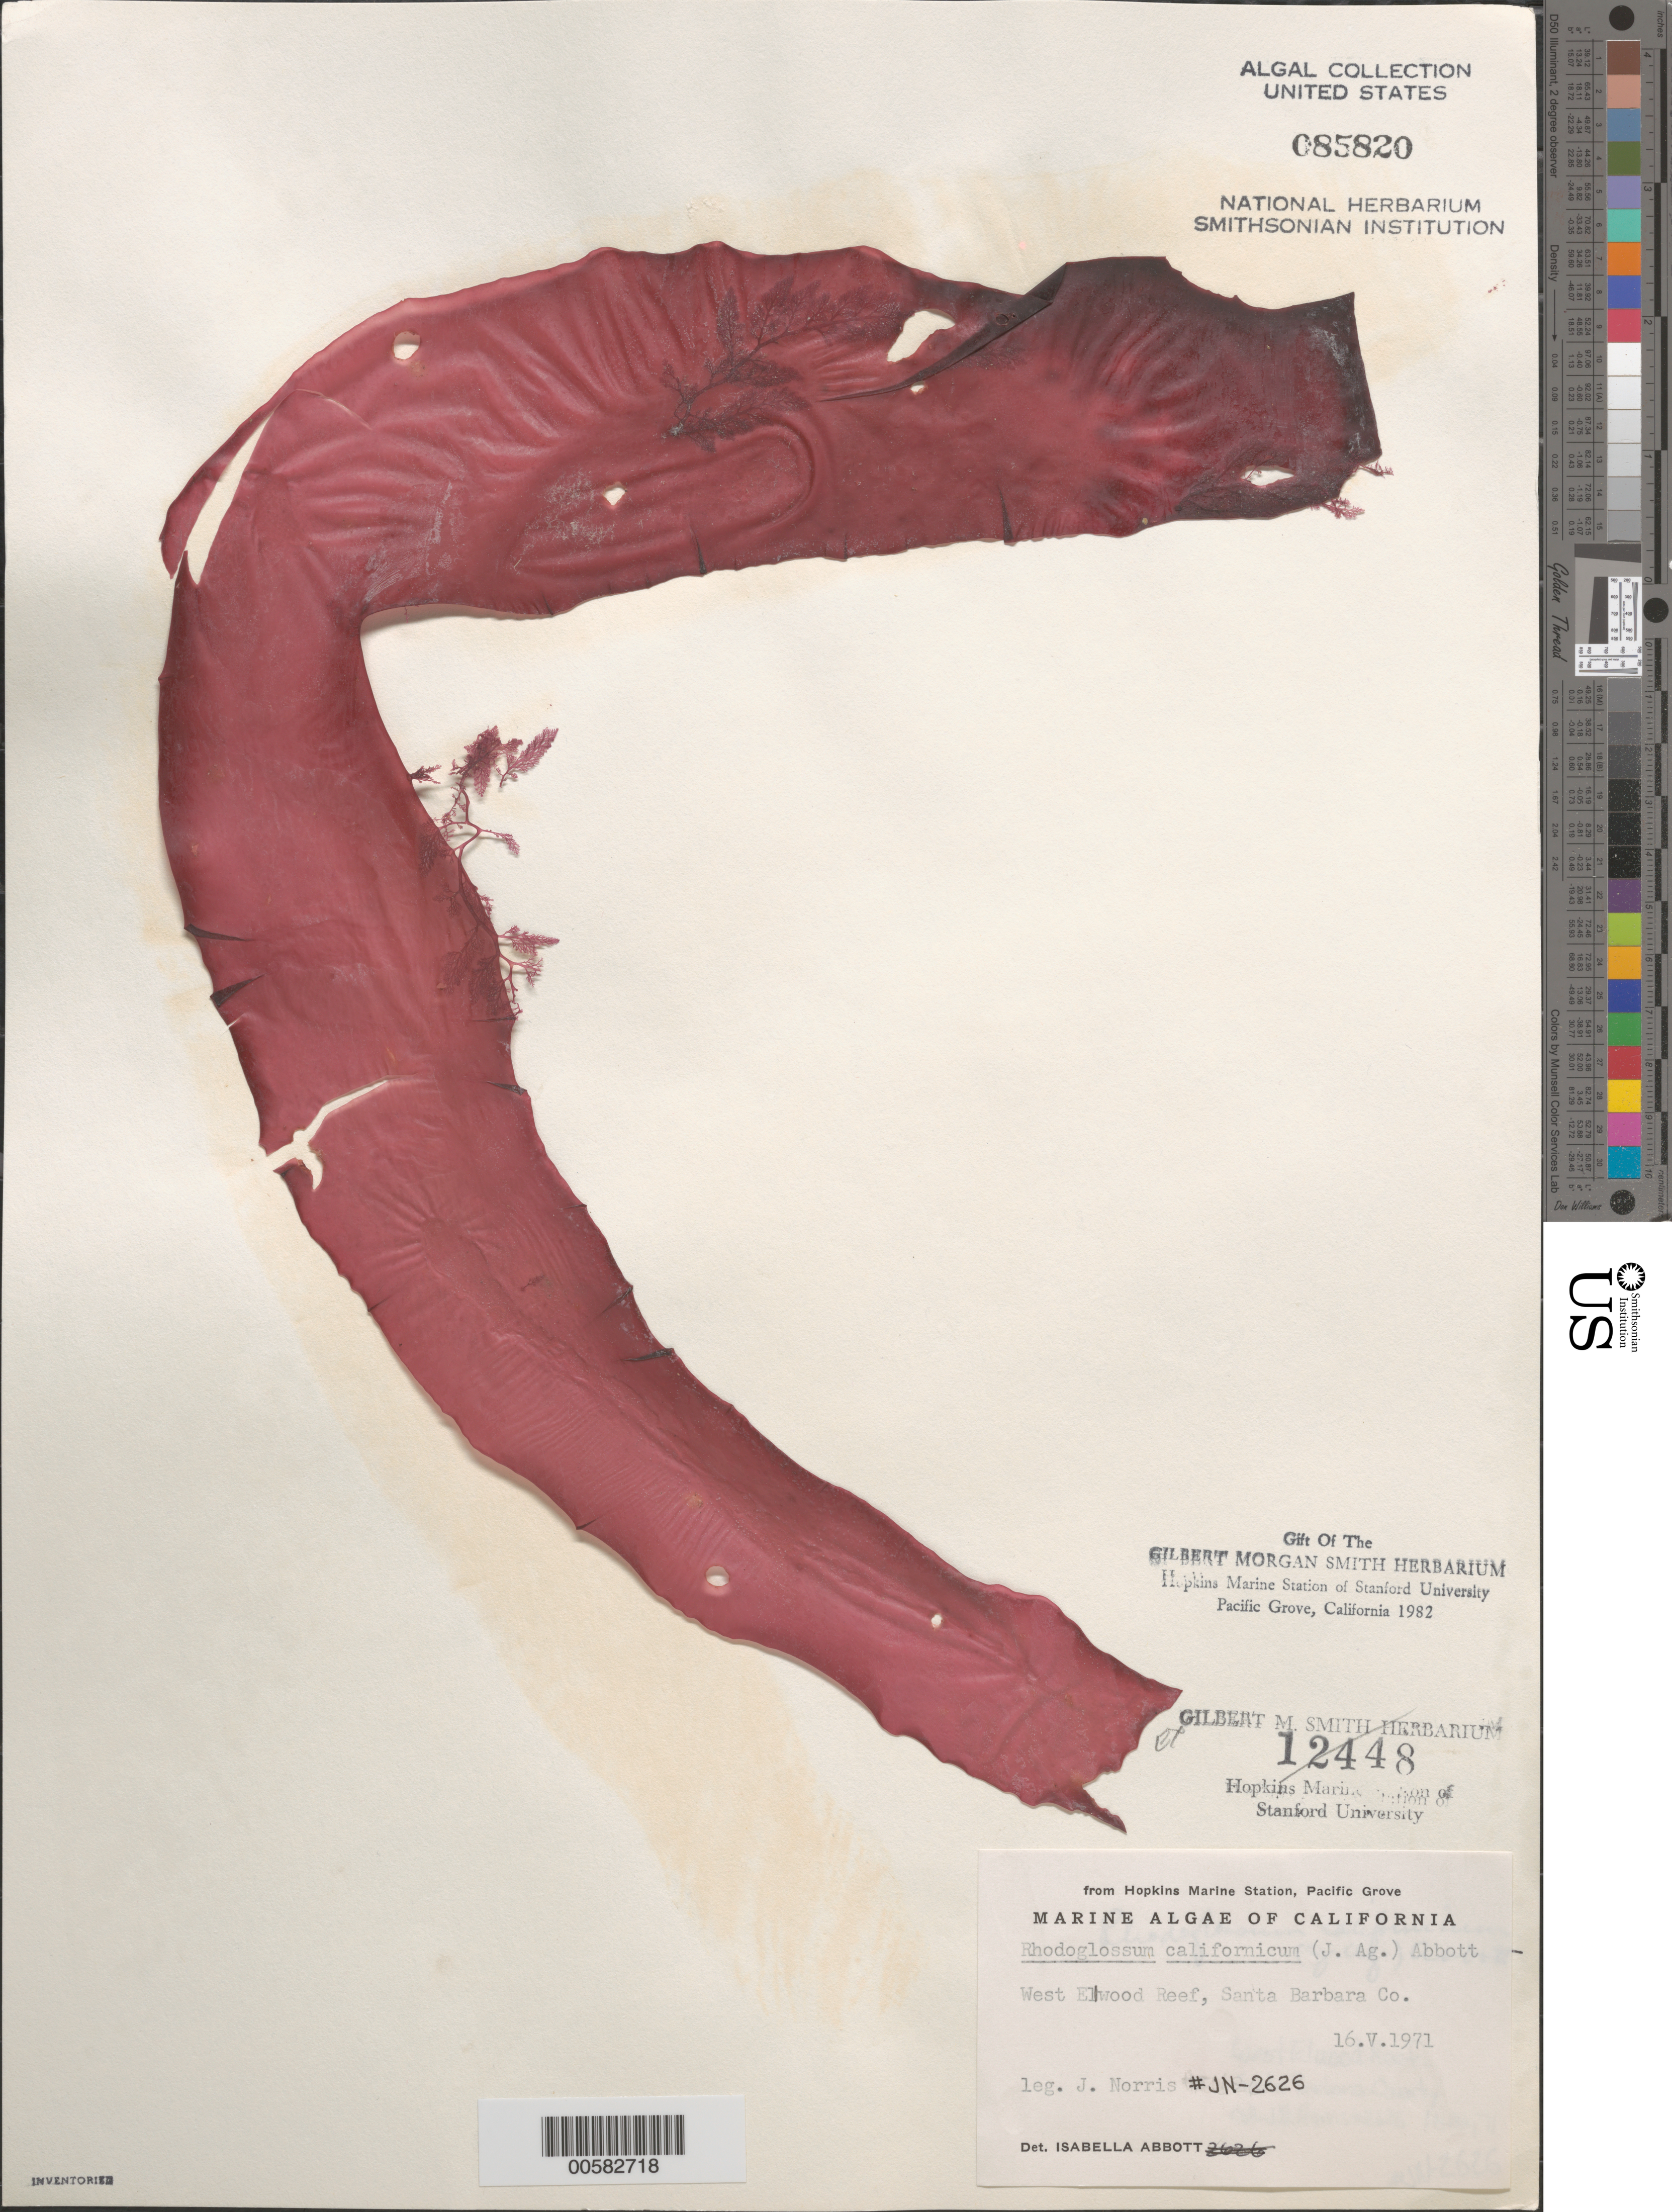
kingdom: Plantae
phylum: Rhodophyta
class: Florideophyceae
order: Gigartinales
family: Gigartinaceae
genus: Mazzaella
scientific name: Mazzaella californica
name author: (J. Agardh) G. De Toni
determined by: Algae name updating Project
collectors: J. N. Norris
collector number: JN-2626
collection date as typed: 16 May 1971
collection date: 1971-05-16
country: United States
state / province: California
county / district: Santa Barbara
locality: West Ellwood Reef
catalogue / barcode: US 85820